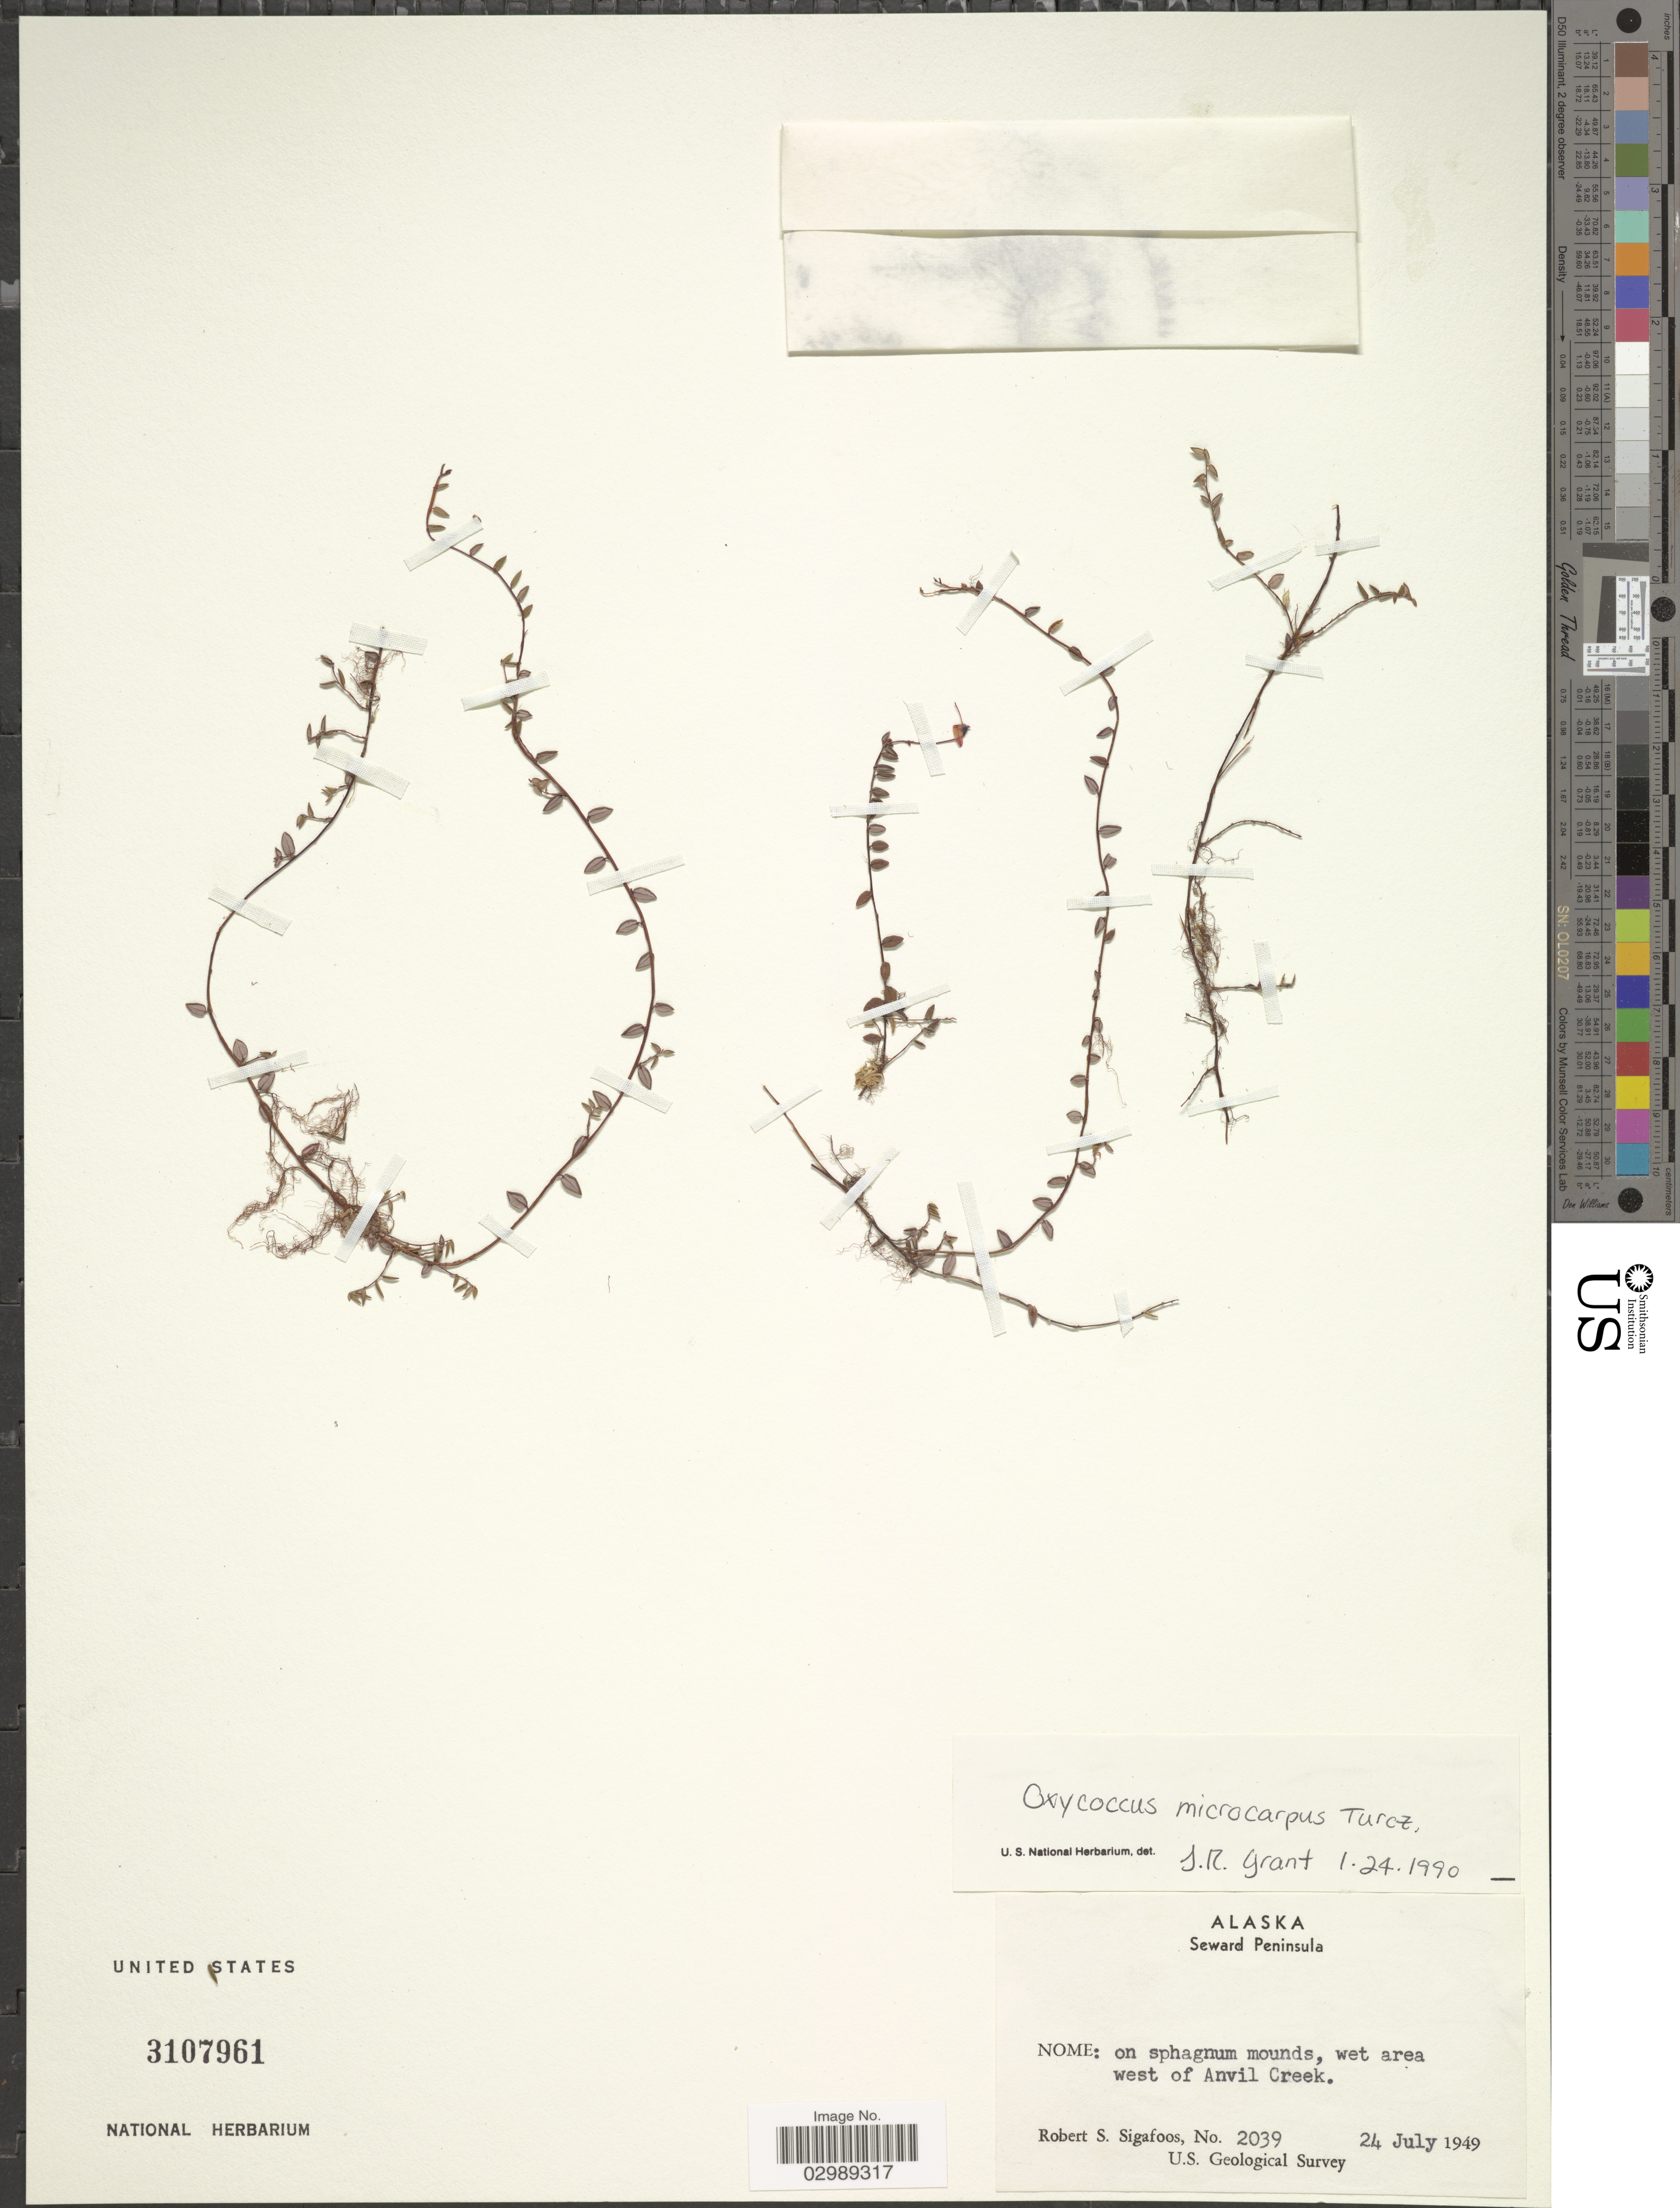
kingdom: Plantae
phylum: Tracheophyta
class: Magnoliopsida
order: Ericales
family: Ericaceae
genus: Vaccinium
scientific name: Vaccinium oxycoccos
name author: L.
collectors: R. Sigafoos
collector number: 2039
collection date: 1949-07-24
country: United States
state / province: Alaska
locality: Seward Peninsula, wet area west of Anvil Creek.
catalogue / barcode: US 3107961